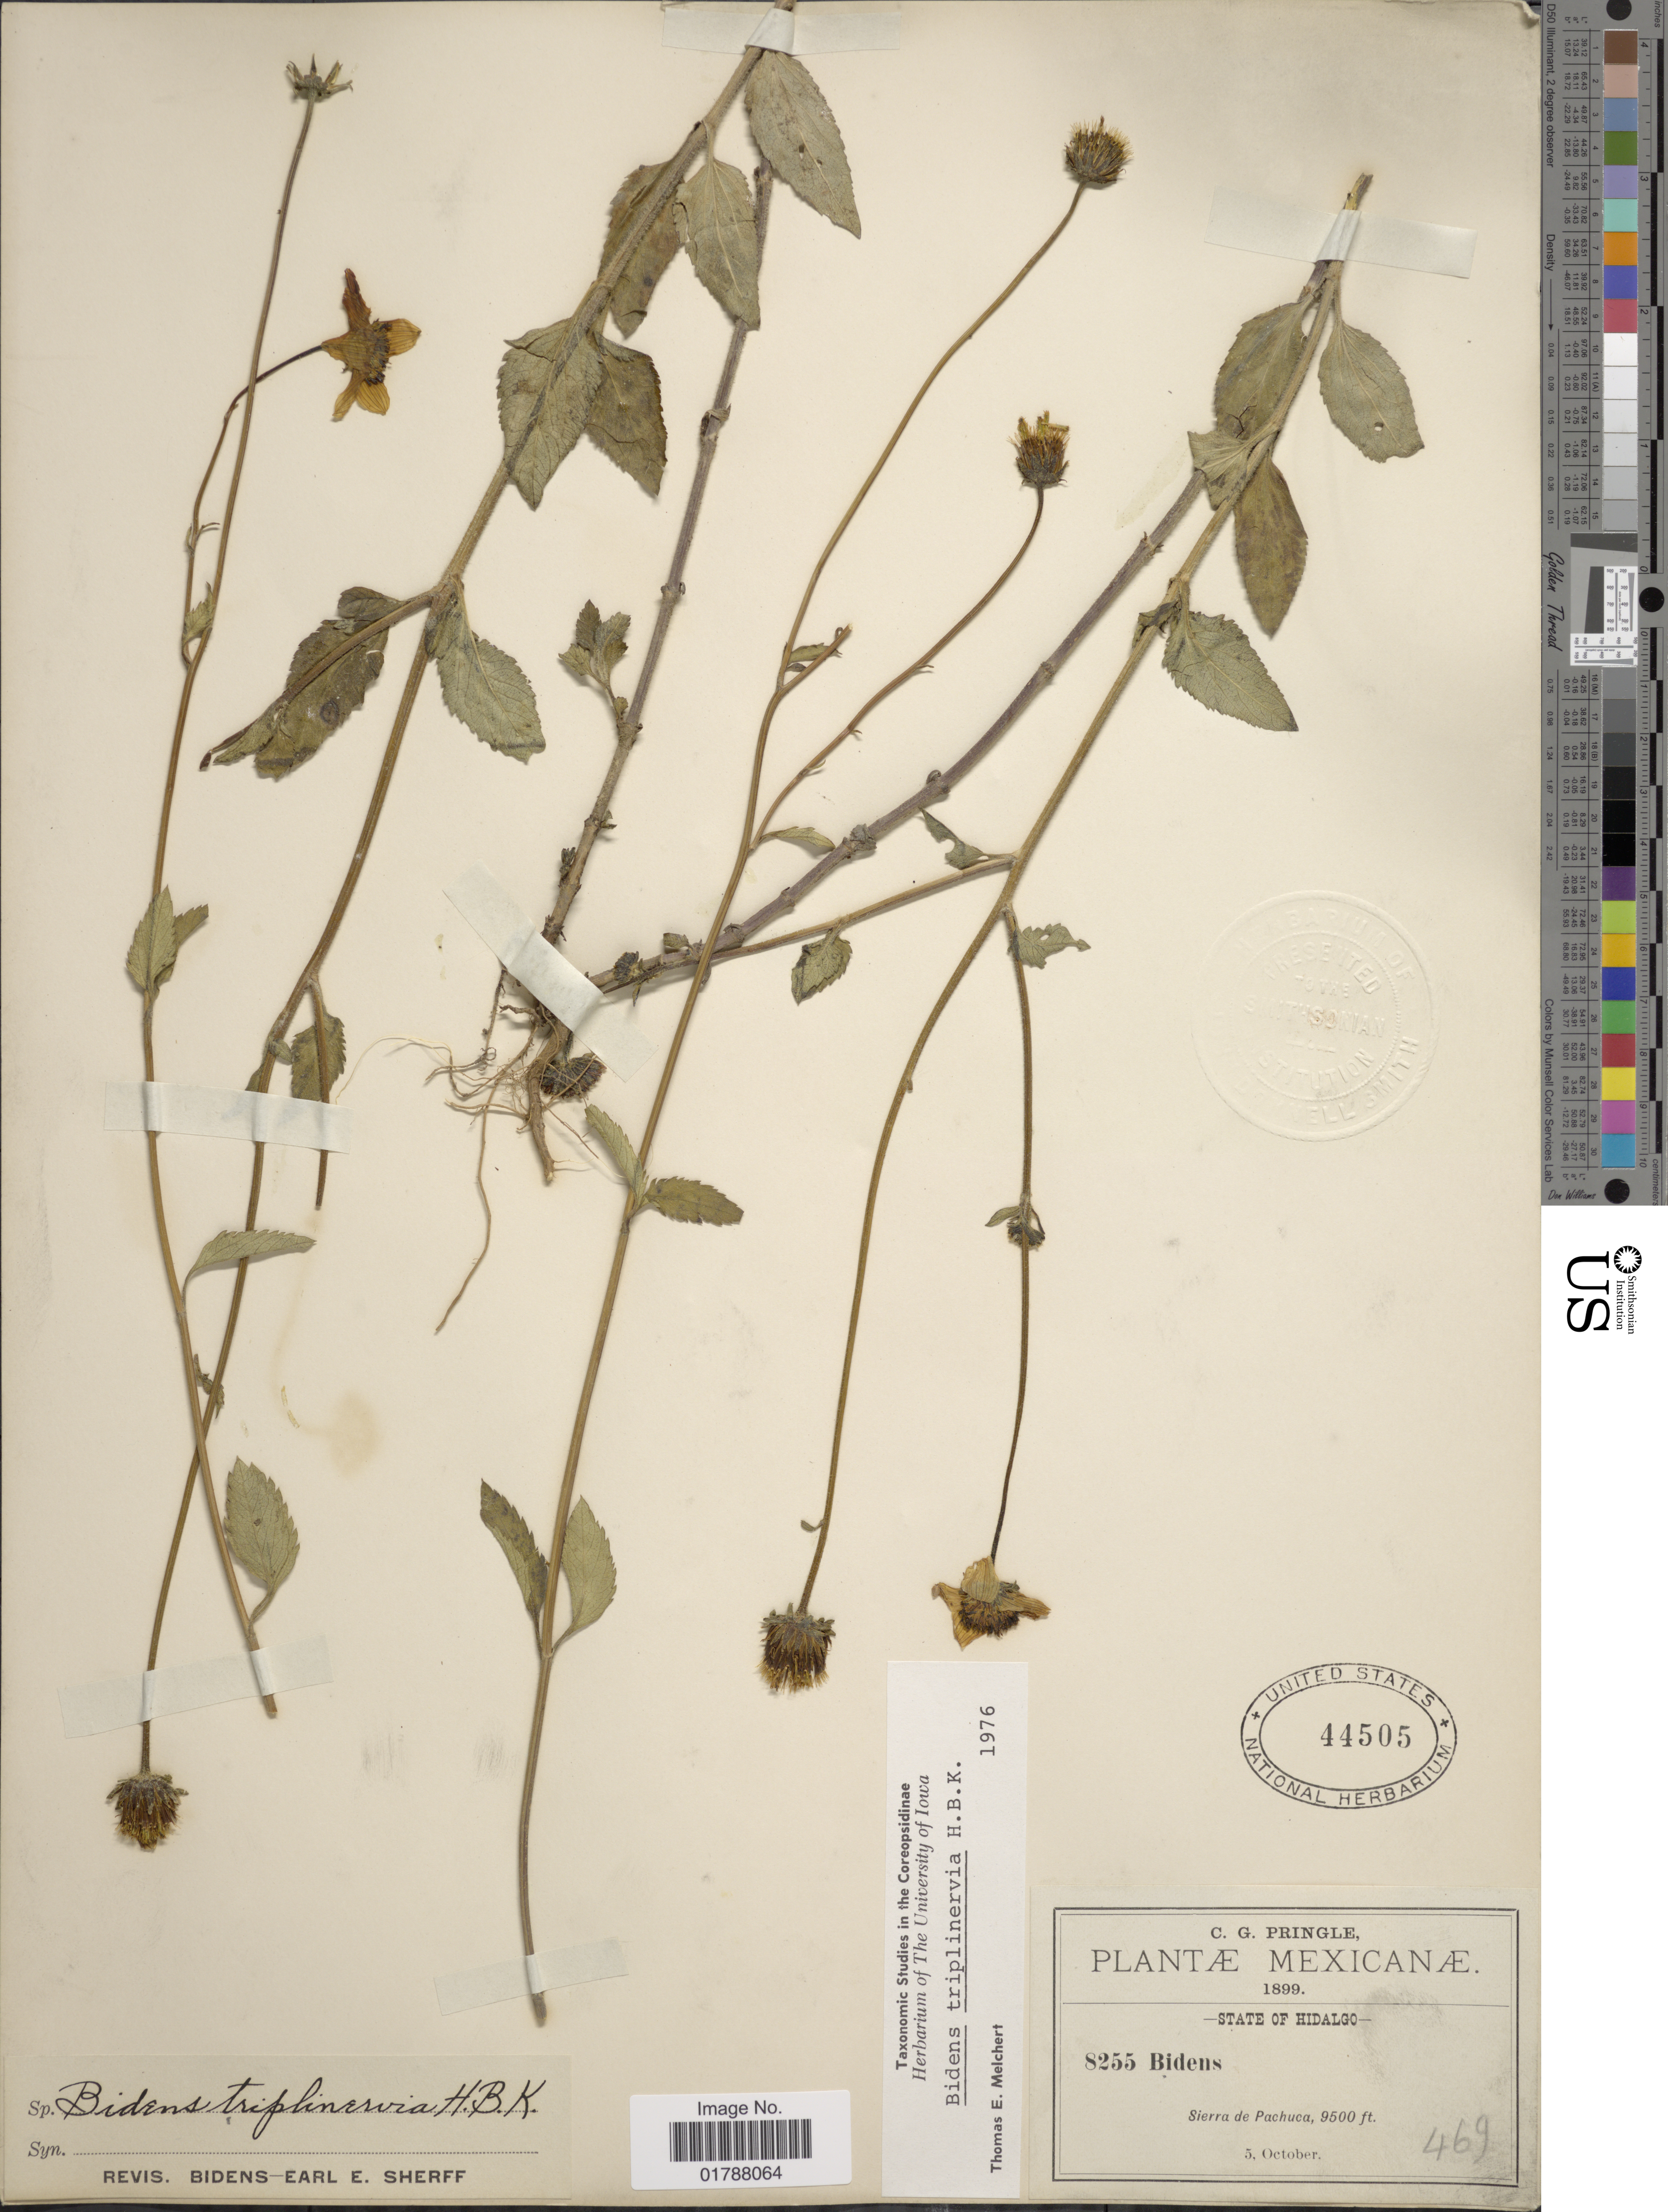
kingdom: Plantae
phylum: Tracheophyta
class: Magnoliopsida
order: Asterales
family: Asteraceae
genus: Bidens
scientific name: Bidens triplinervia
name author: Kunth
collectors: C. G. Pringle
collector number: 8255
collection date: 1899-10-05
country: Mexico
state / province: Hidalgo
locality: State of Hidalgo, Sierra de Pachuca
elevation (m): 2896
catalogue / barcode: US 44505